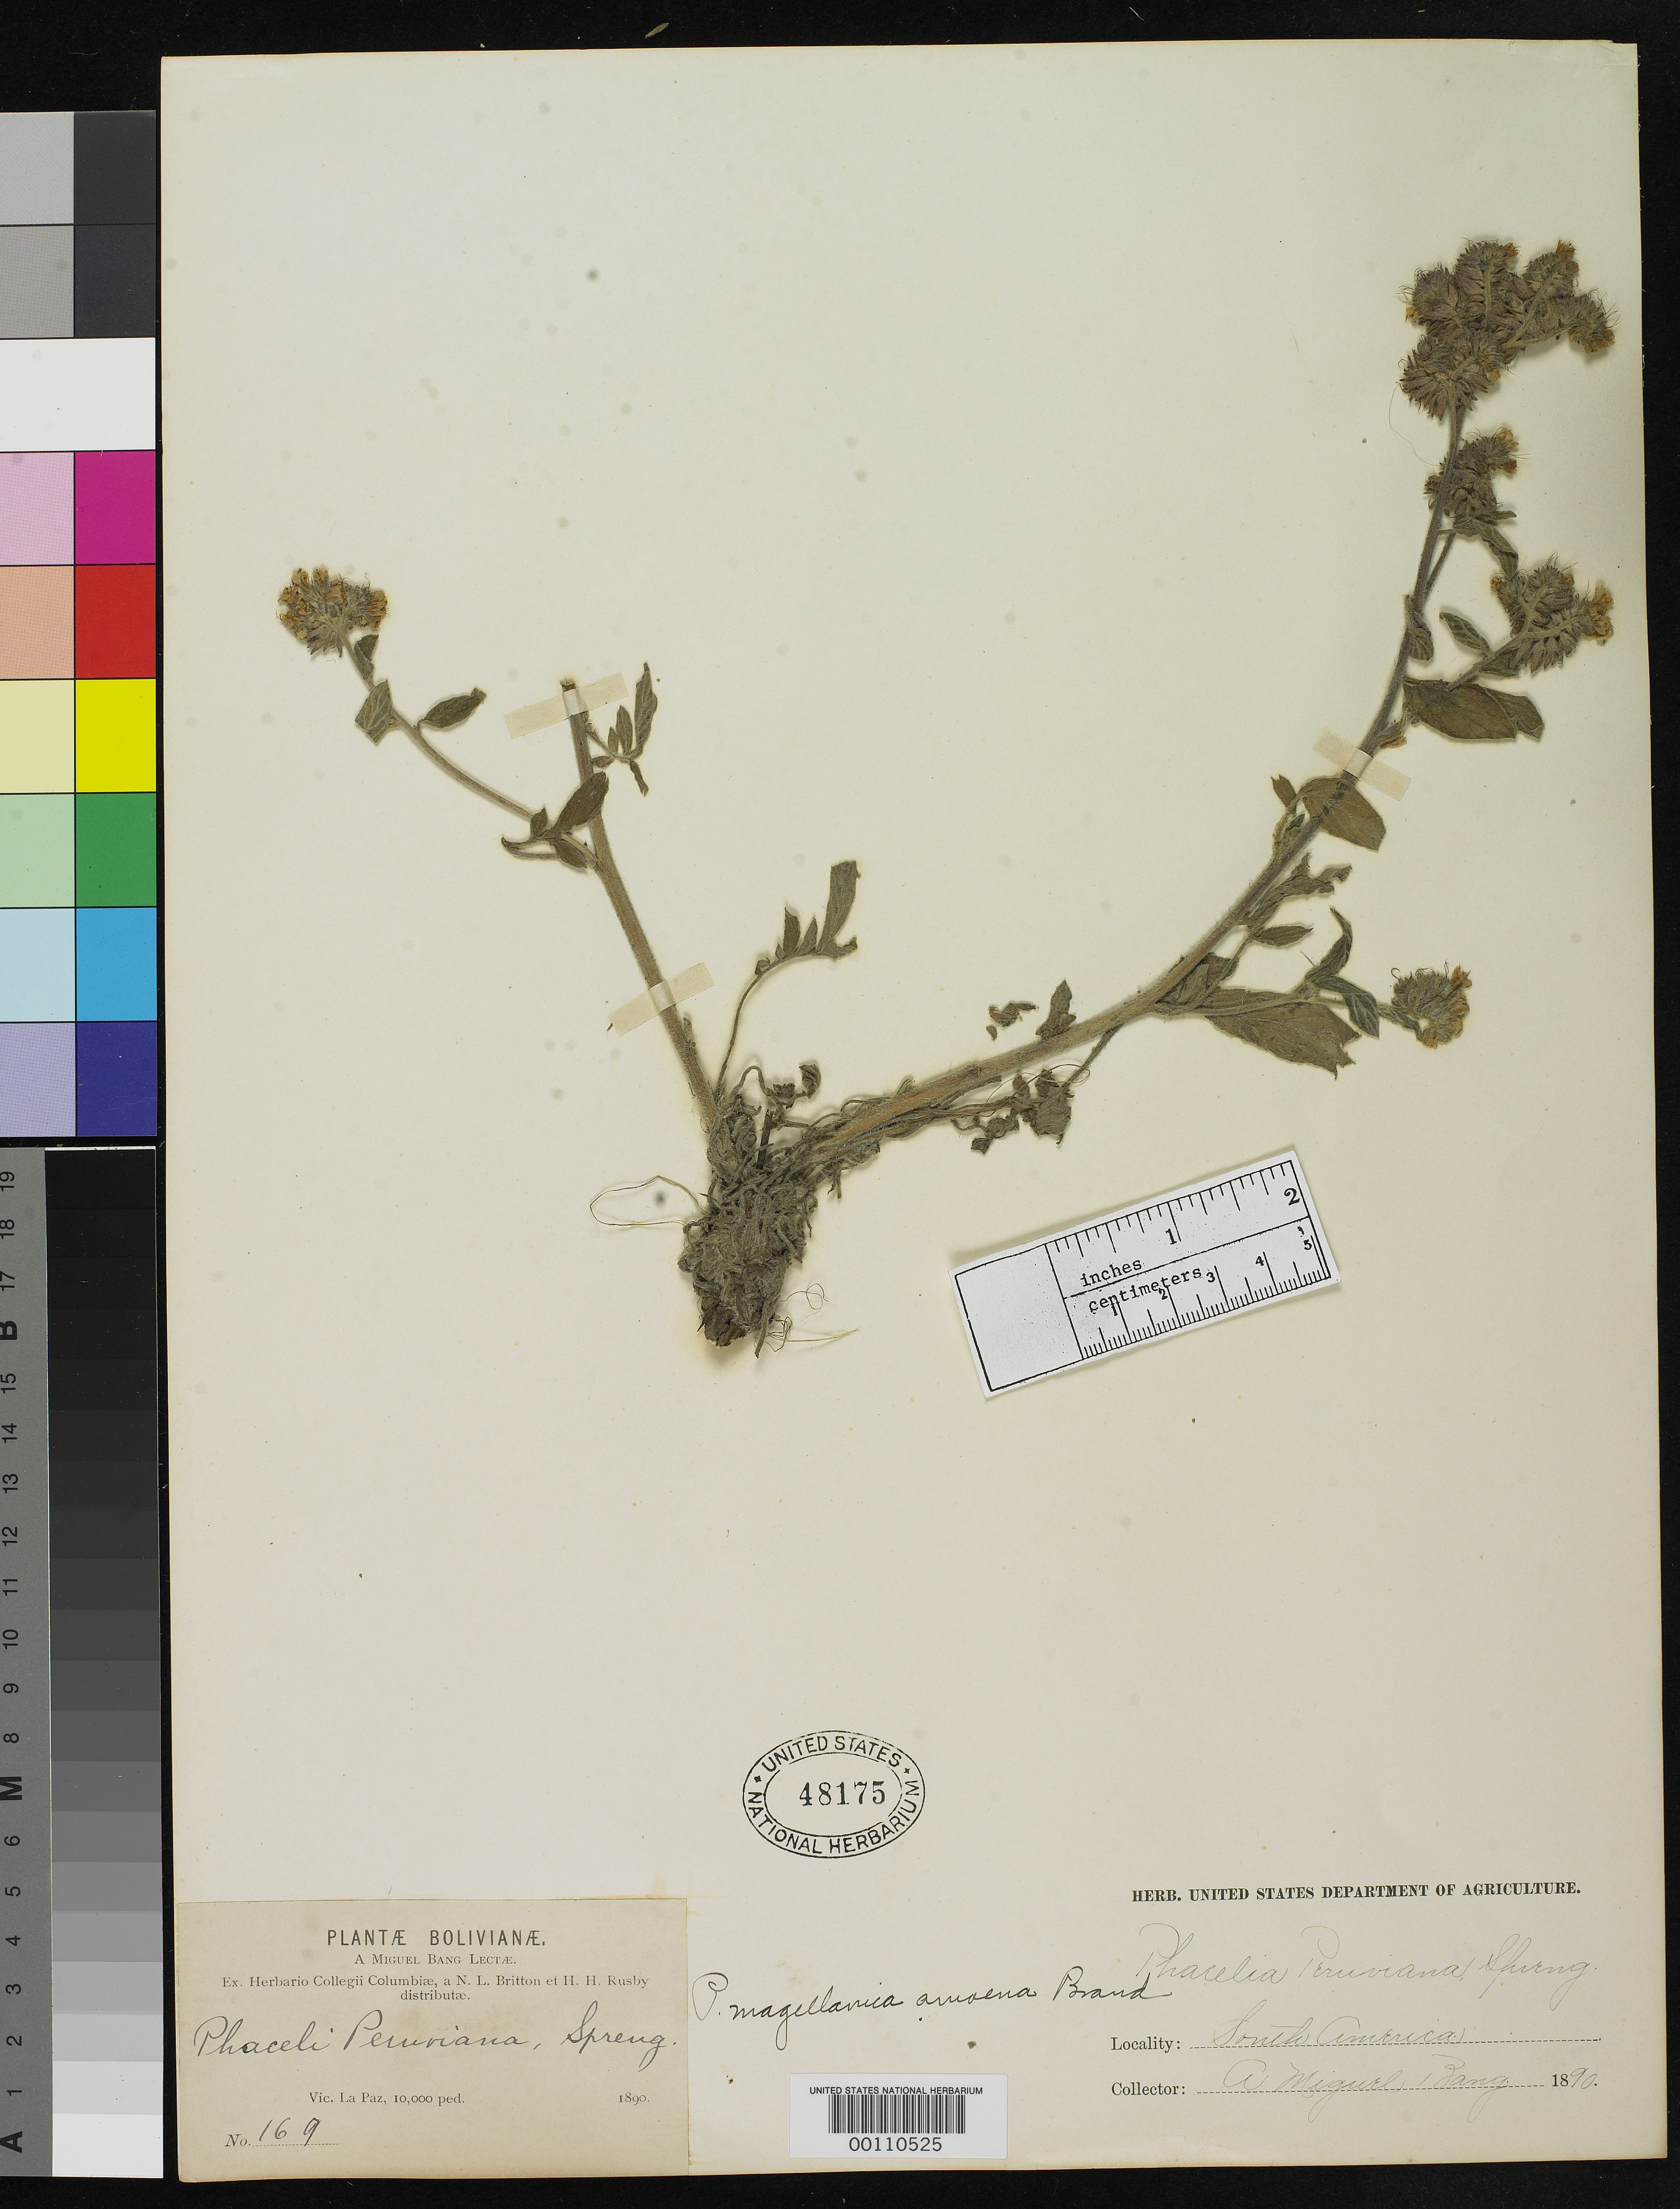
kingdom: Plantae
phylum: Tracheophyta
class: Magnoliopsida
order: Boraginales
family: Hydrophyllaceae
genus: Phacelia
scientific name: Phacelia magellanica f. amoena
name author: Brand in Engl.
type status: Isotype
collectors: M. Bang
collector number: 169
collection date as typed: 1890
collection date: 1890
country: Bolivia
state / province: La Paz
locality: Near La Paz.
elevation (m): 3048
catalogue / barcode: US 48175